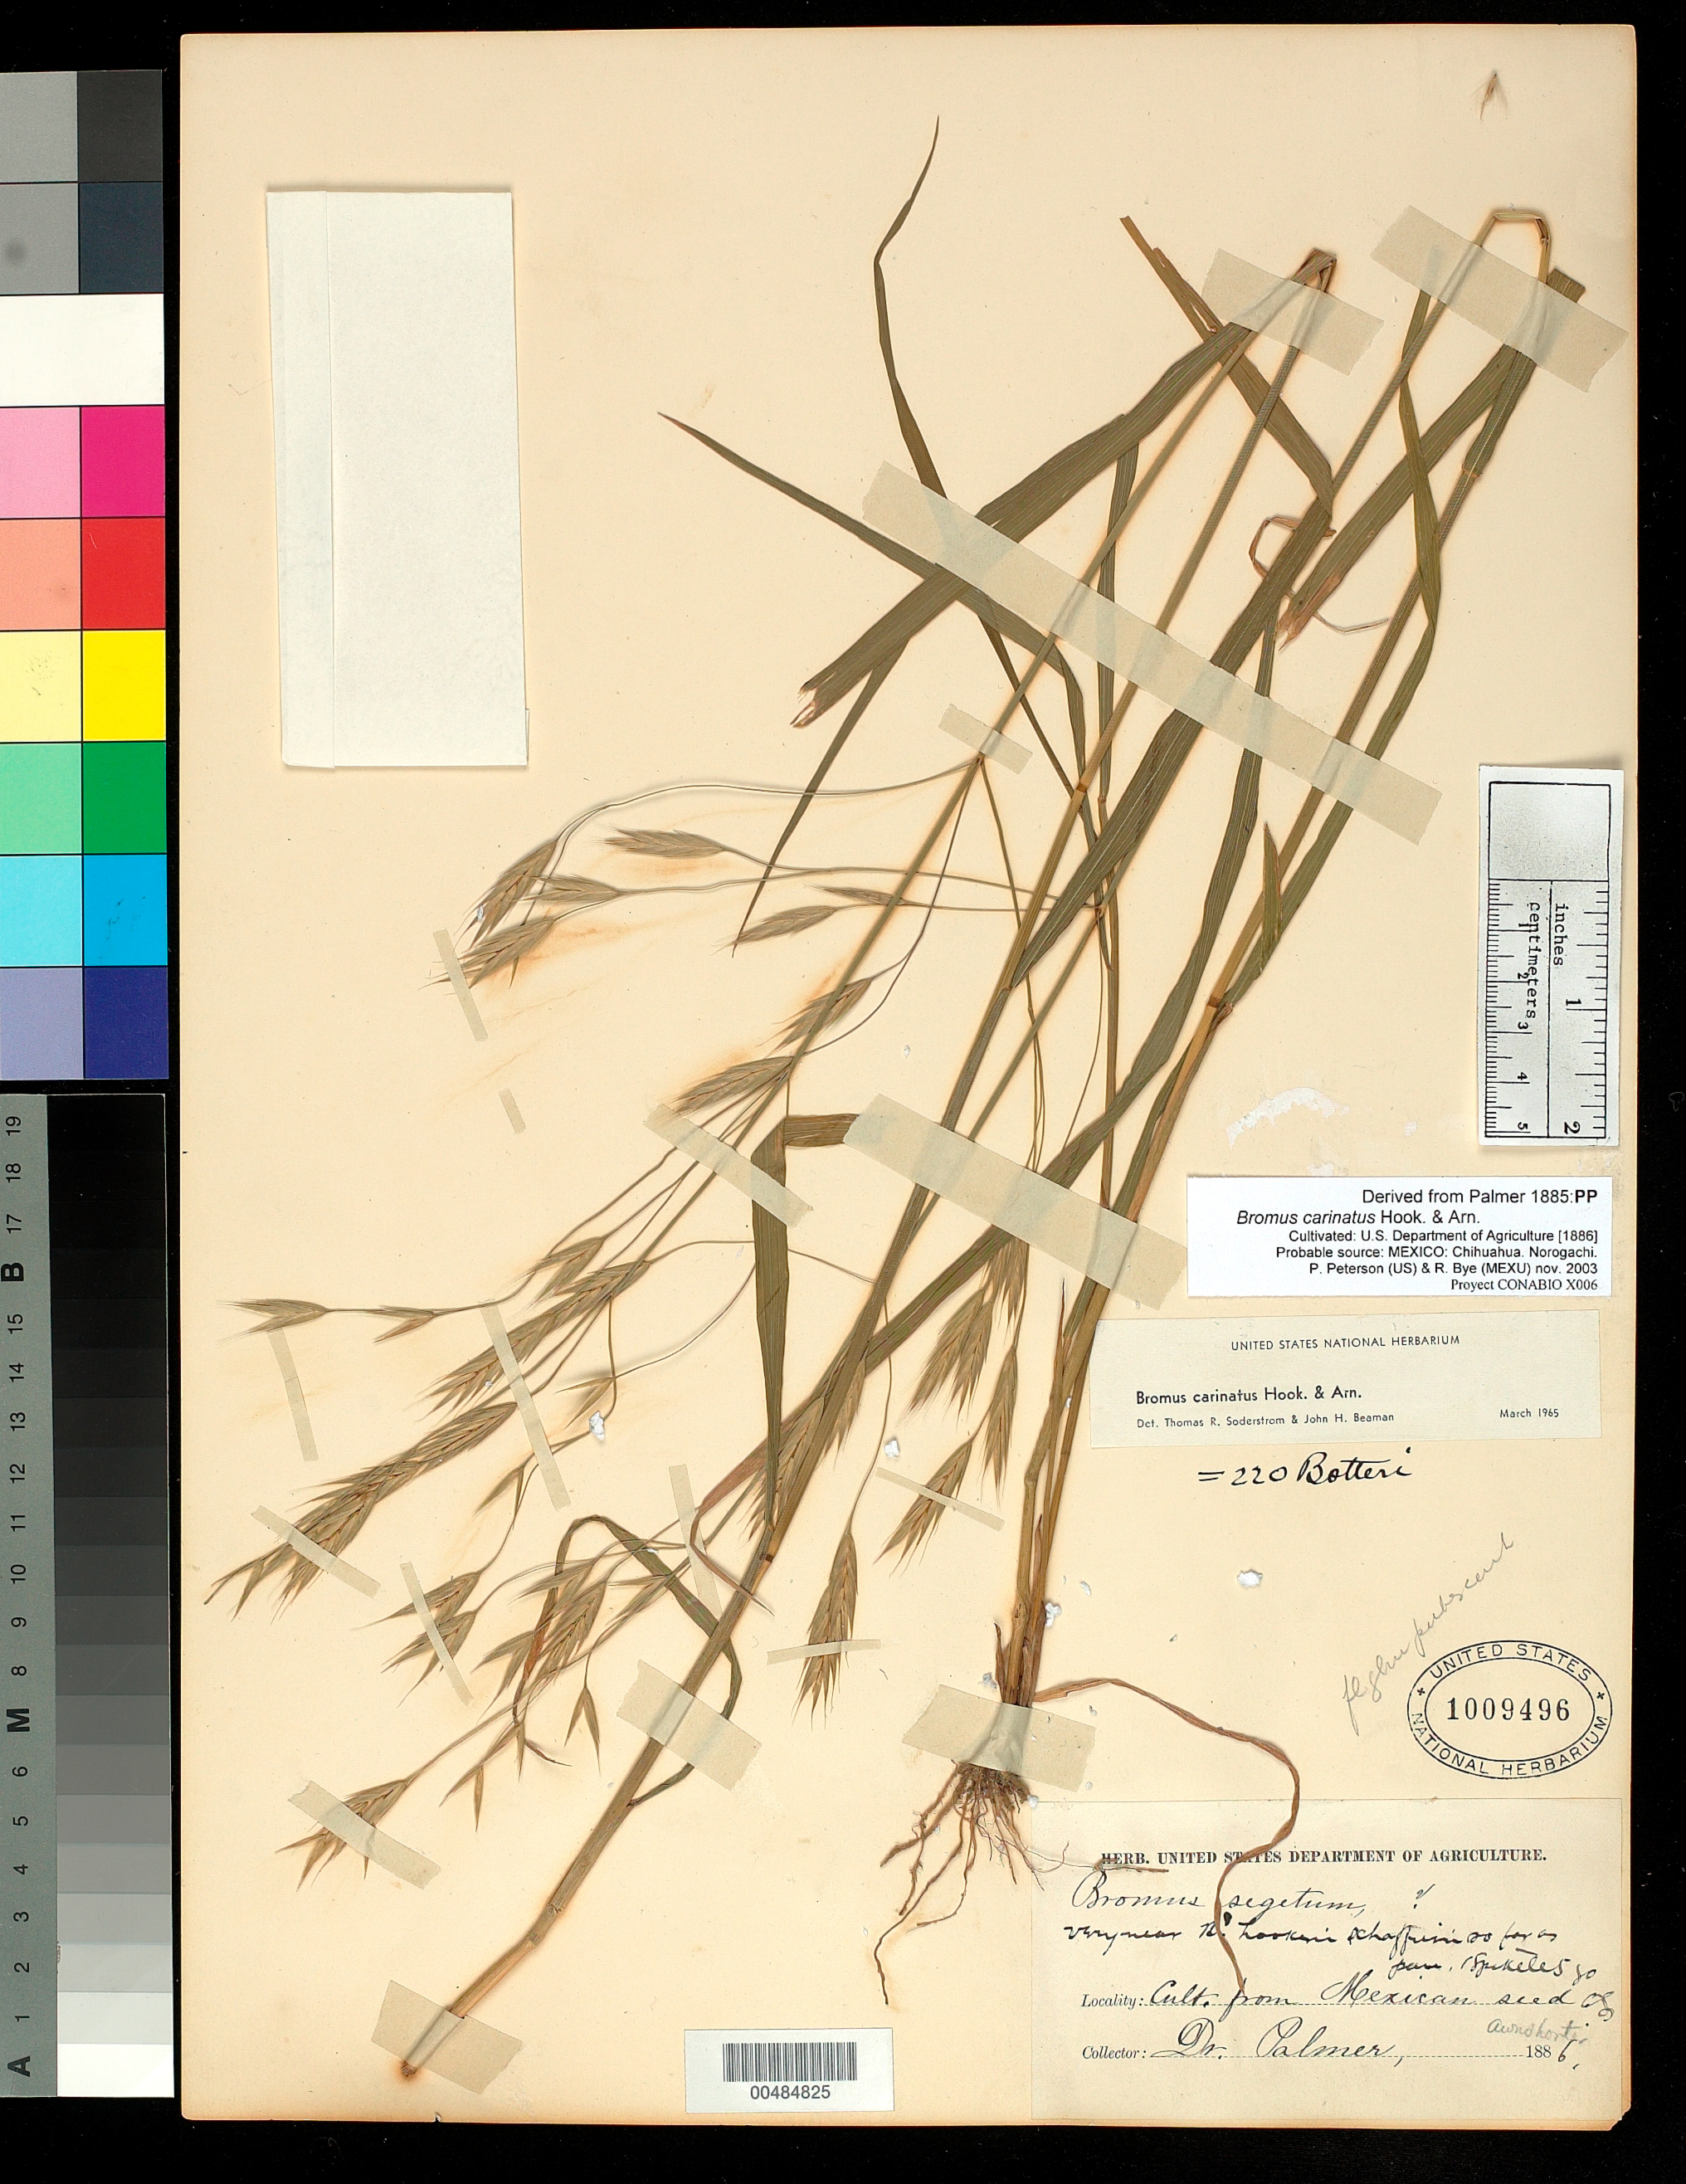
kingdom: Plantae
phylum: Tracheophyta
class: Liliopsida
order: Poales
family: Poaceae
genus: Bromus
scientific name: Bromus carinatus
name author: Hook. & Arn.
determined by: Soderstrom, T. R.; Beaman, J. H.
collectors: E. Palmer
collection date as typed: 1886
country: Mexico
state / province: Durango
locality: San Ramon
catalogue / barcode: US 1009496